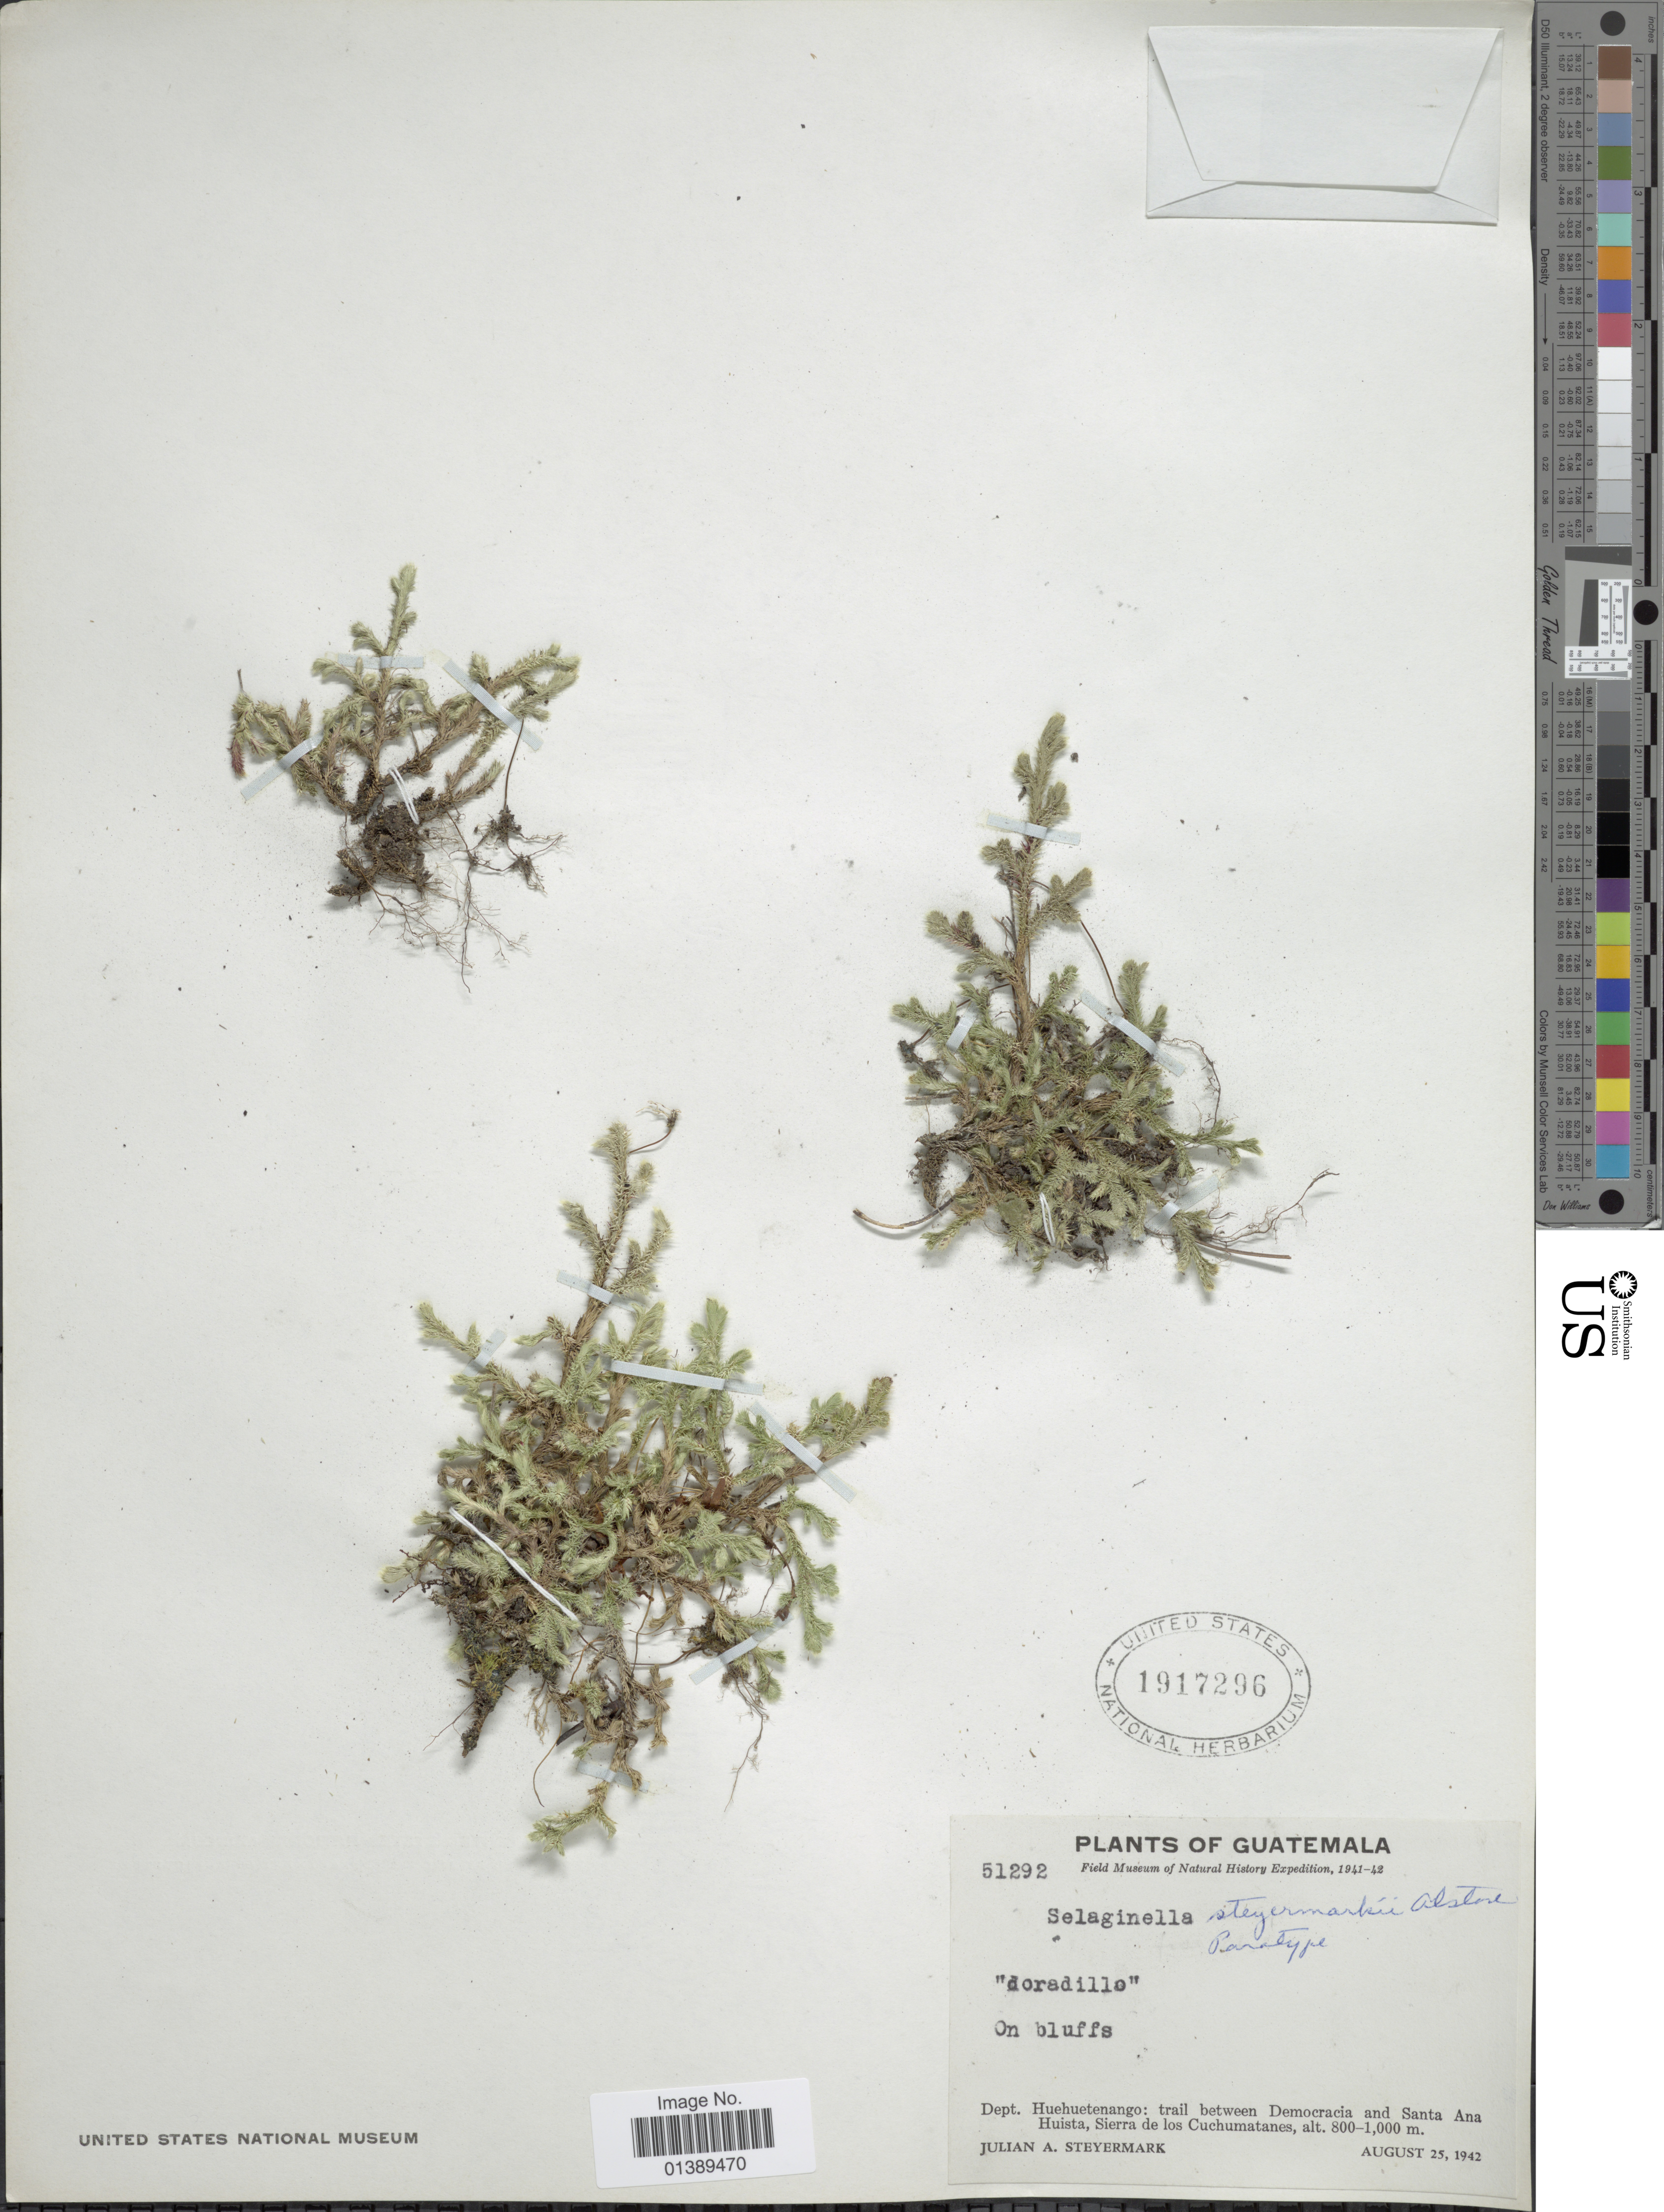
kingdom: Plantae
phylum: Tracheophyta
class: Lycopodiopsida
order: Selaginellales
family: Selaginellaceae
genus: Selaginella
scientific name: Selaginella steyermarkii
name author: Alston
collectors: J. Steyermark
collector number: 51292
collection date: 1942-08-25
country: Guatemala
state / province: Huehuetenango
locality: Trail between Democracia and Santa Ana Huista, Sierra de los Cuchumatanes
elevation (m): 800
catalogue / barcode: US 1917296